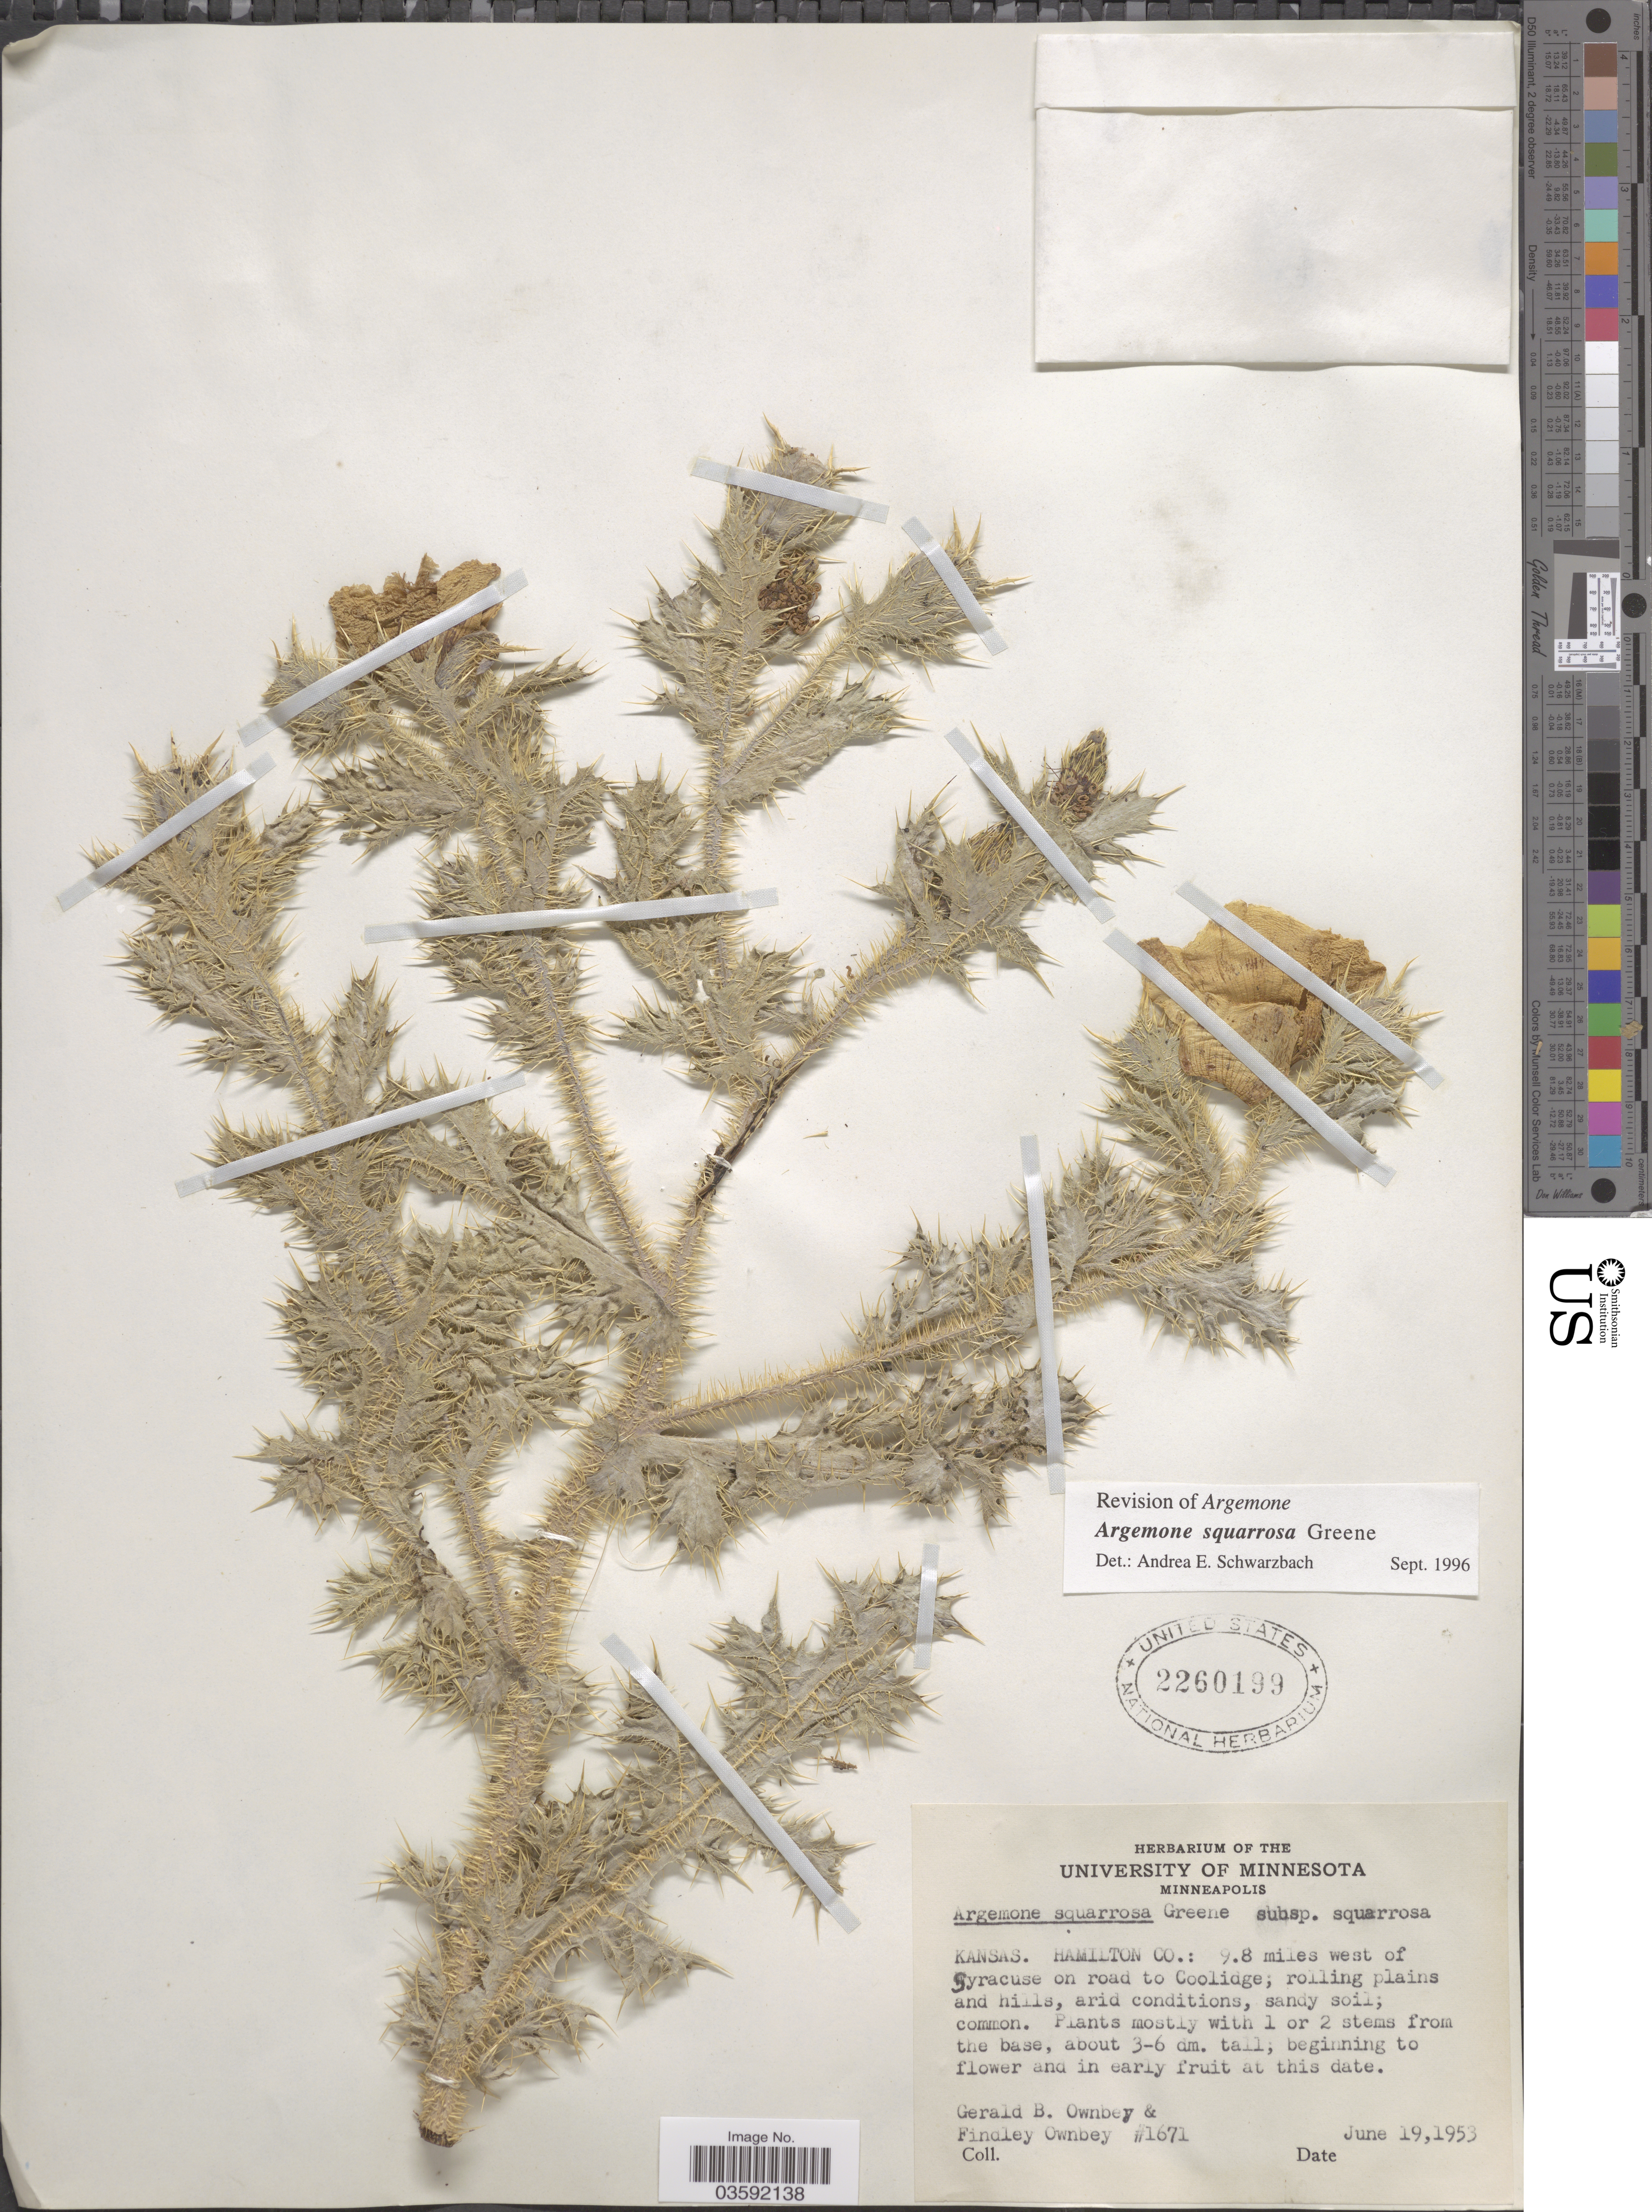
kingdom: Plantae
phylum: Tracheophyta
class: Magnoliopsida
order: Ranunculales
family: Papaveraceae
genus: Argemone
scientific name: Argemone squarrosa subsp. squarrosa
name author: Greene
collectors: G. B. Ownbey & F. Ownbey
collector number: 1671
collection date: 1953-06-19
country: United States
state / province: Kansas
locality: Hamilton Co.: 9.8 miles west of Syracuse on road to Coolidge.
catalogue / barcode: US 2260199